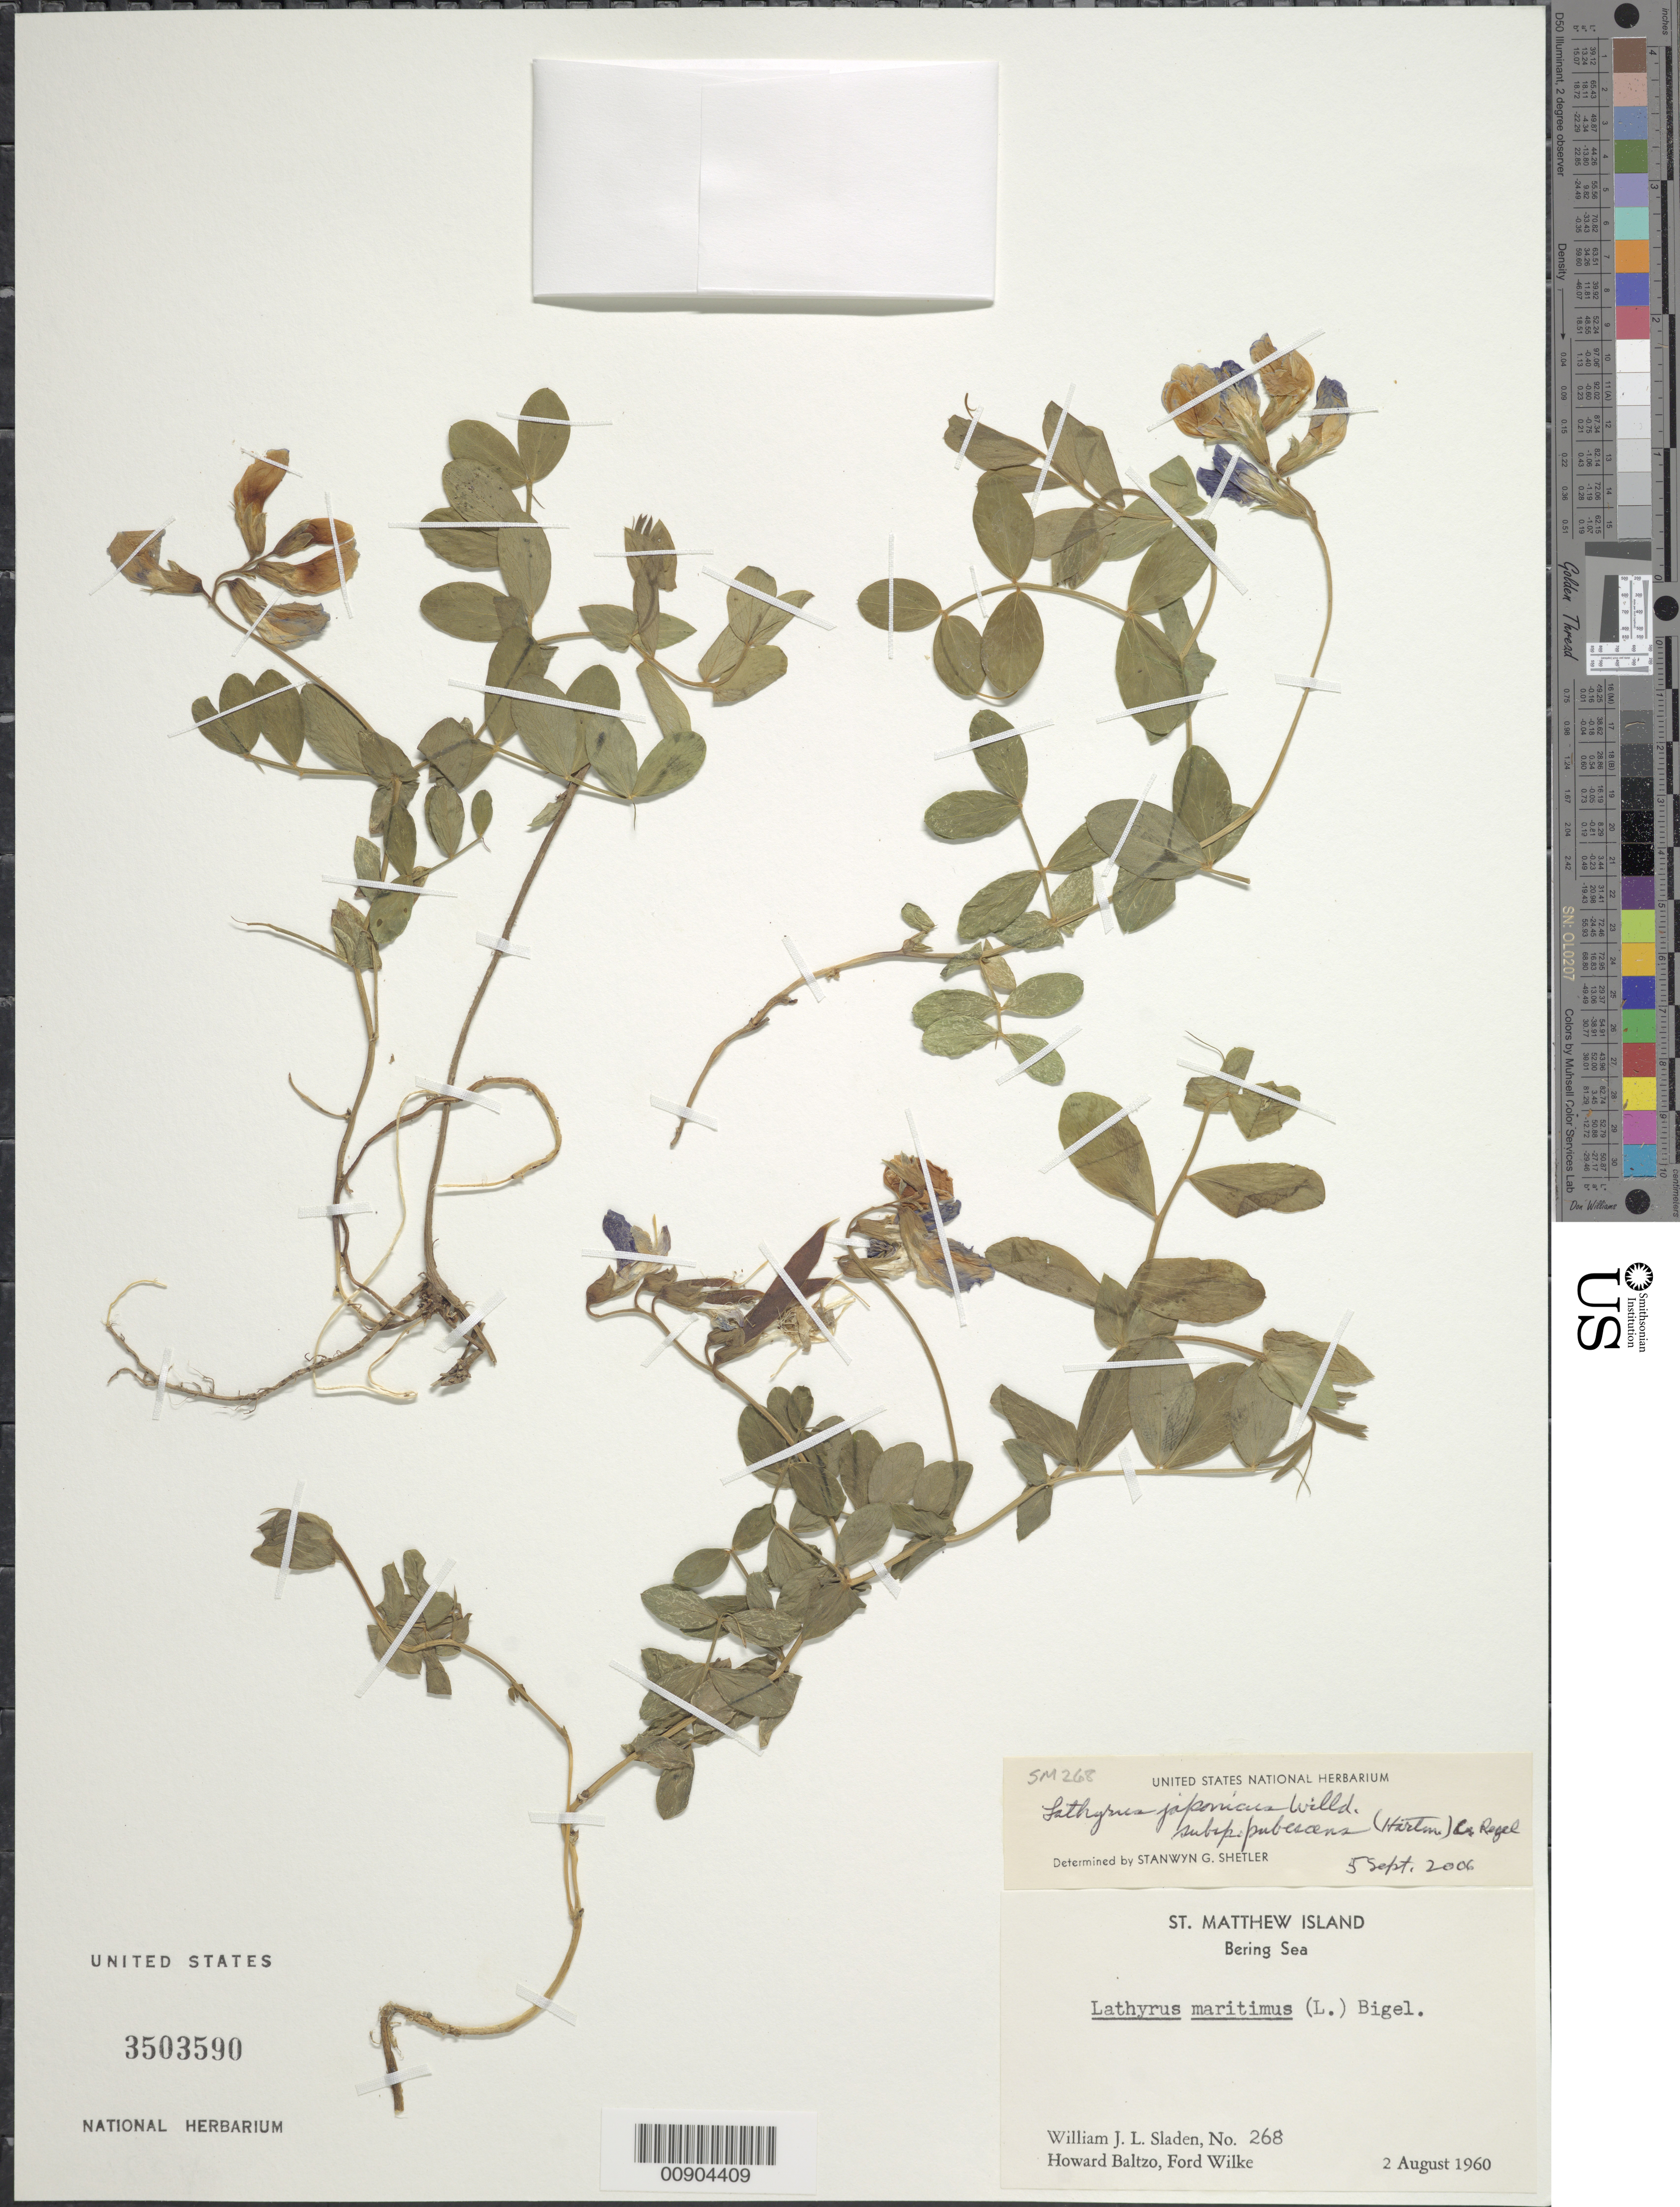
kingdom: Plantae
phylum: Tracheophyta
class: Magnoliopsida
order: Fabales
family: Fabaceae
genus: Lathyrus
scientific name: Lathyrus japonicus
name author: Willd.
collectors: W. Sladen, H. Baltzo & F. Wilke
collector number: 268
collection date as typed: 02 Aug 1960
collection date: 1960-08-02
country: United States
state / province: Alaska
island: St. Matthew Island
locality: St. Matthew Island, Bering Sea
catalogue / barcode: US 3503590